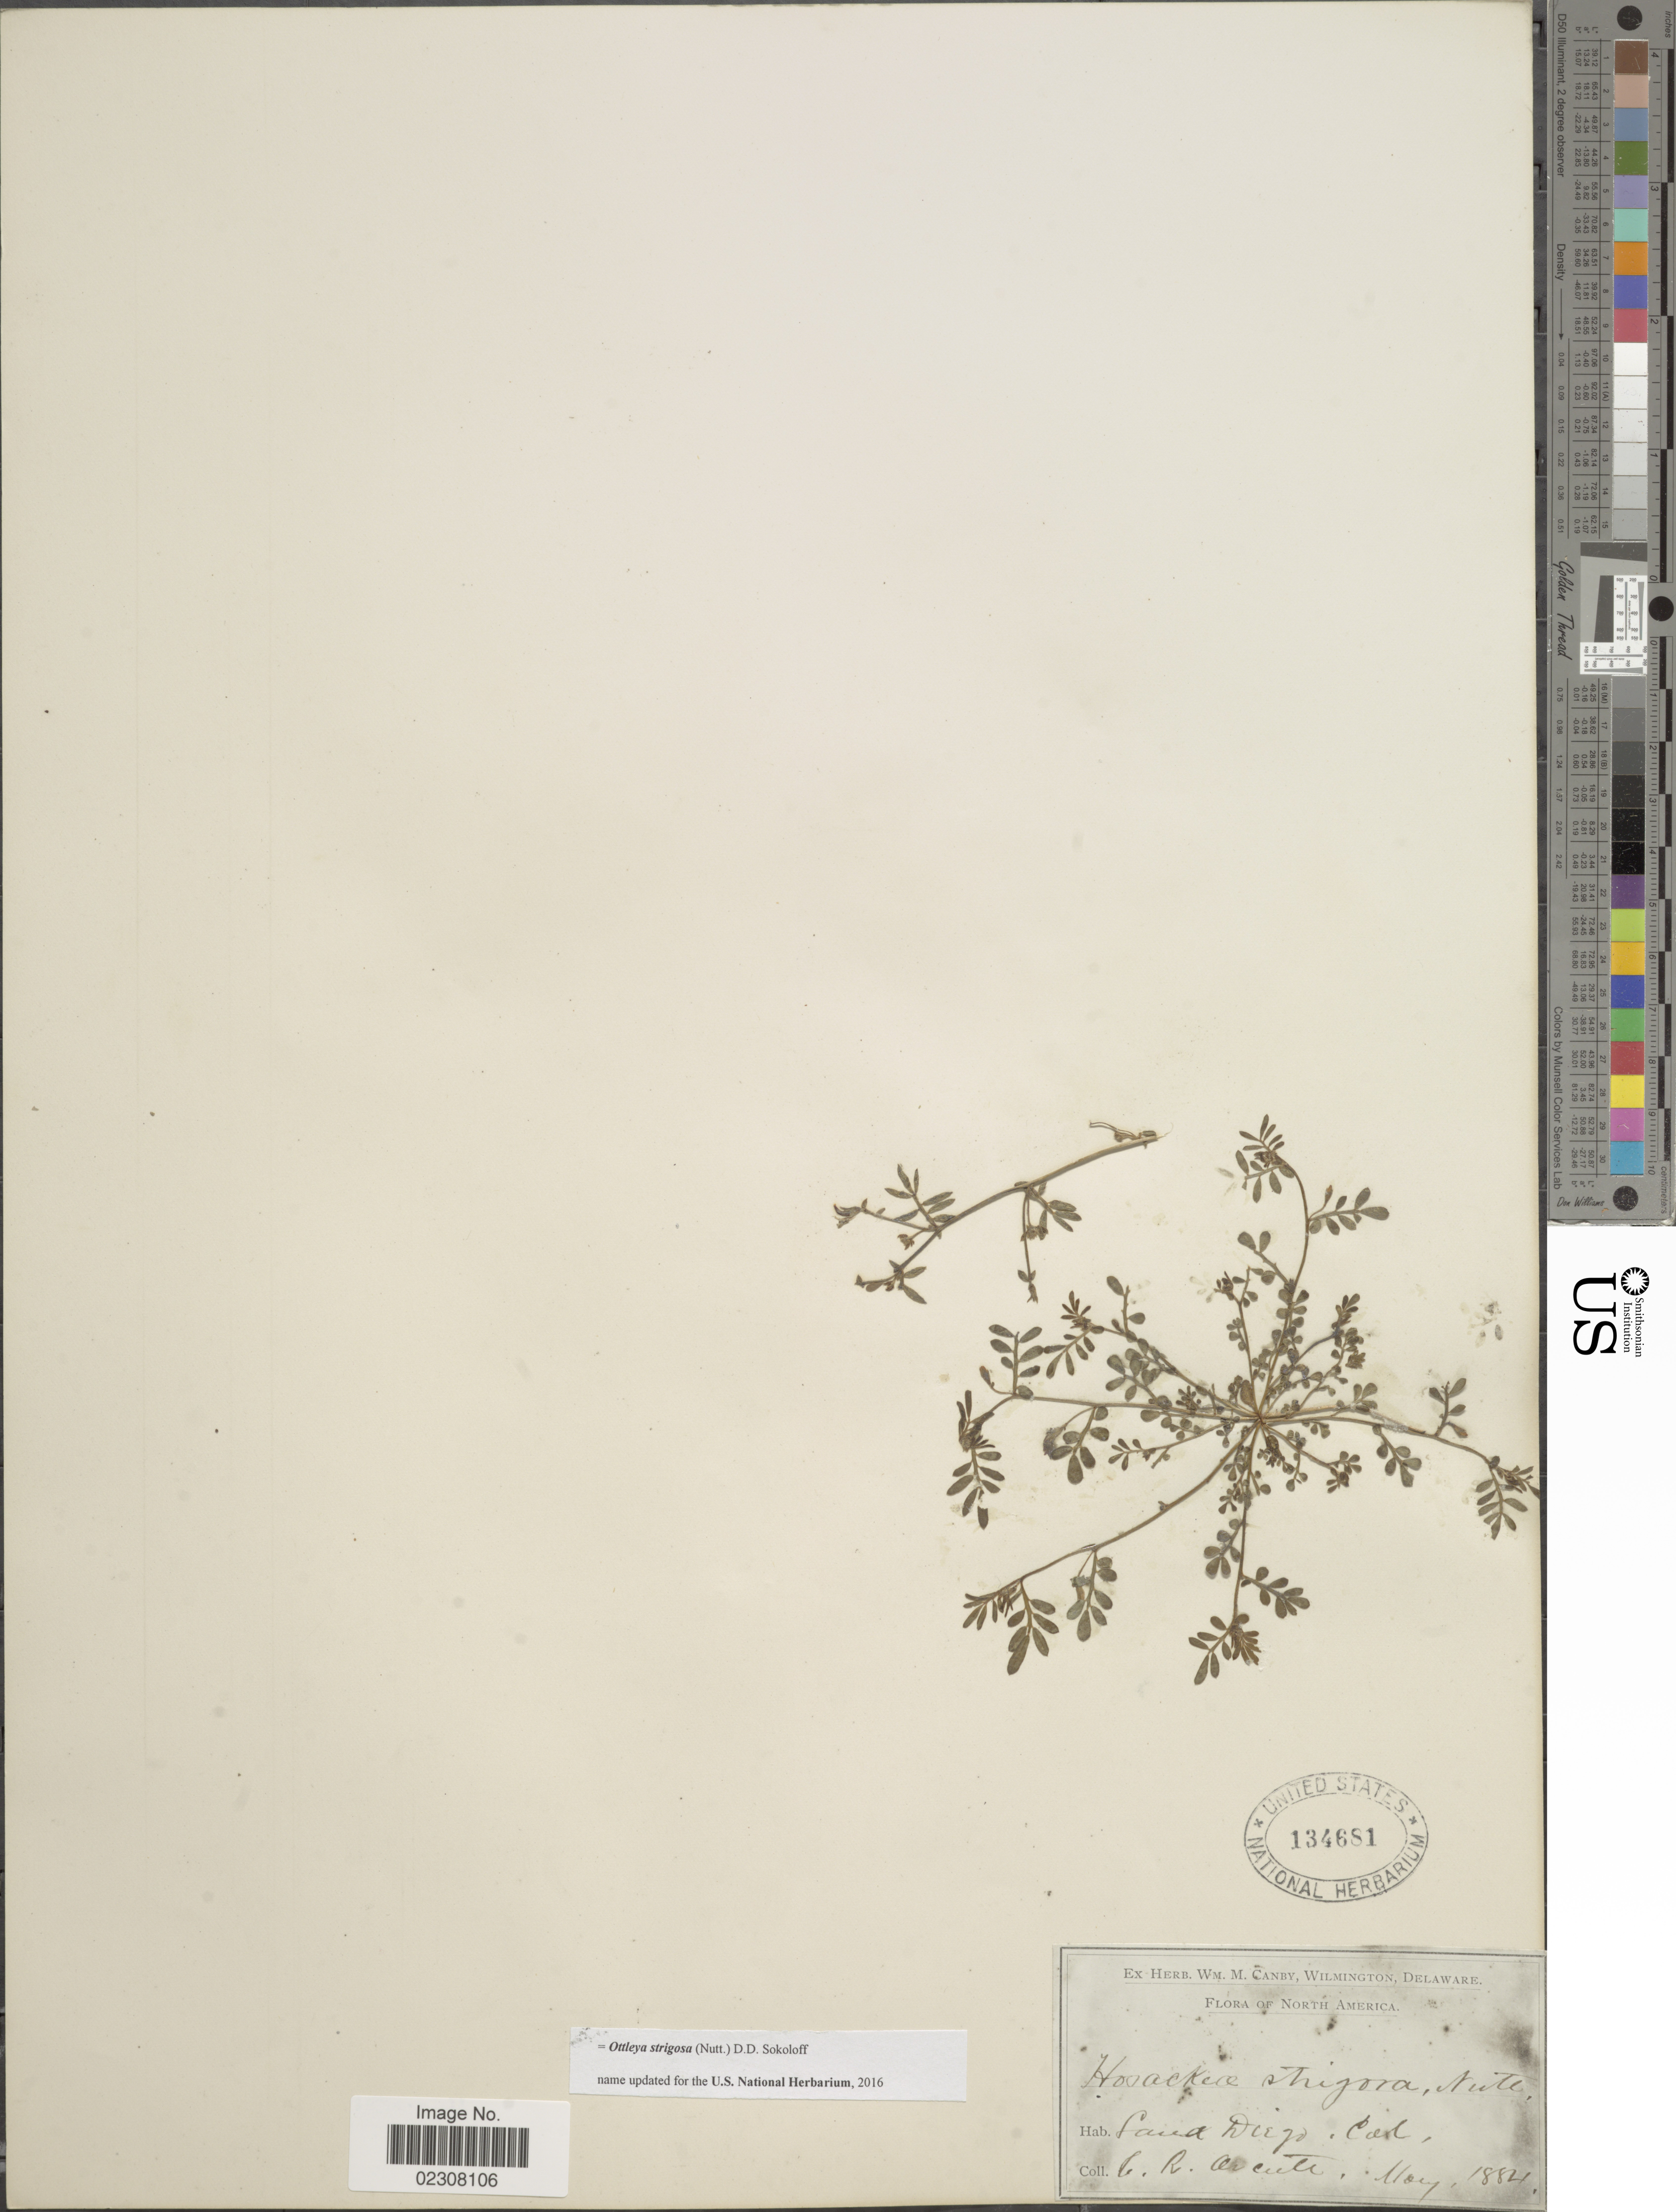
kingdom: Plantae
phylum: Tracheophyta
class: Magnoliopsida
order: Fabales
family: Fabaceae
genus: Ottleya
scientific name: Ottleya strigosa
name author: (Nutt.) D.D. Sokoloff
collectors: C. R. Orcutt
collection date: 1884-05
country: United States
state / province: California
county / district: San Diego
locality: San Diego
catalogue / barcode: US 134681